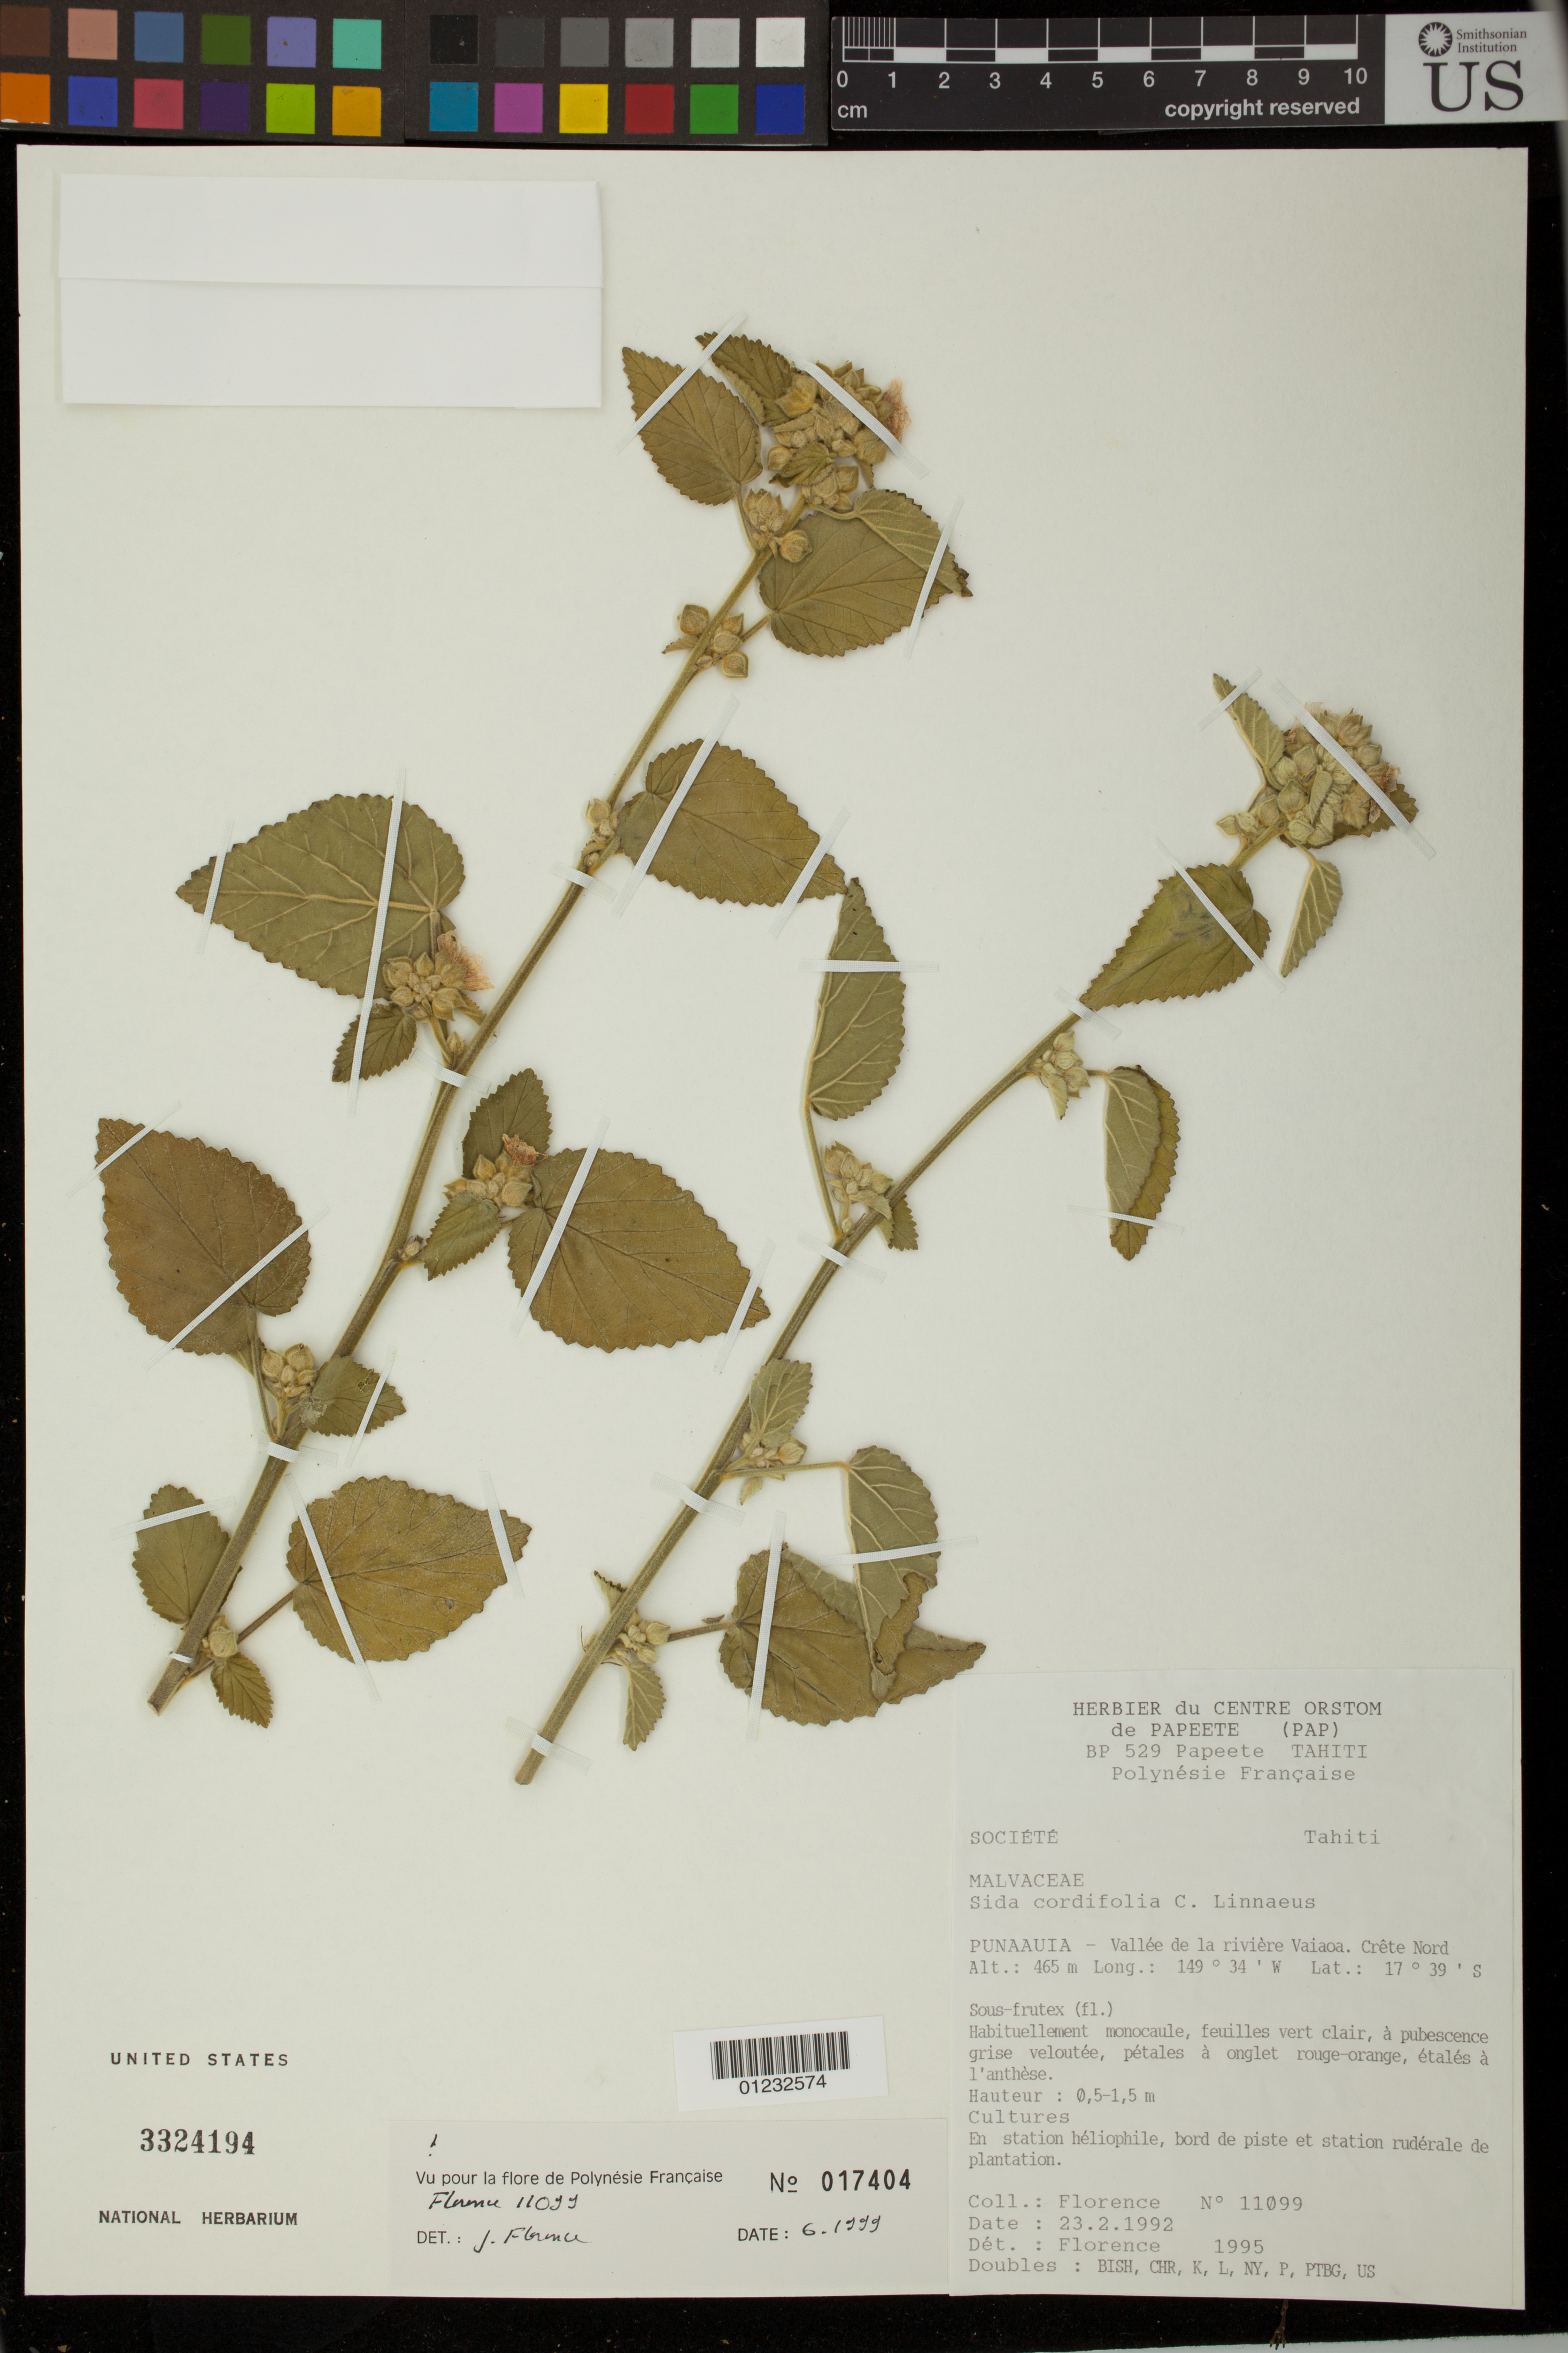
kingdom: Plantae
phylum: Tracheophyta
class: Magnoliopsida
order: Malvales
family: Malvaceae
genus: Sida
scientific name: Sida cordifolia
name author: L.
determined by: Florence, J.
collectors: J. Florence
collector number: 11099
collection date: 1992-02-23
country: French Polynesia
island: Tahiti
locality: Vallèe de la rivière Vaiaoa. Crète Nord.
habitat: En station hèliophile, bord de piste et station rudèrale de plantation.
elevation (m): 465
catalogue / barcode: US 3324194